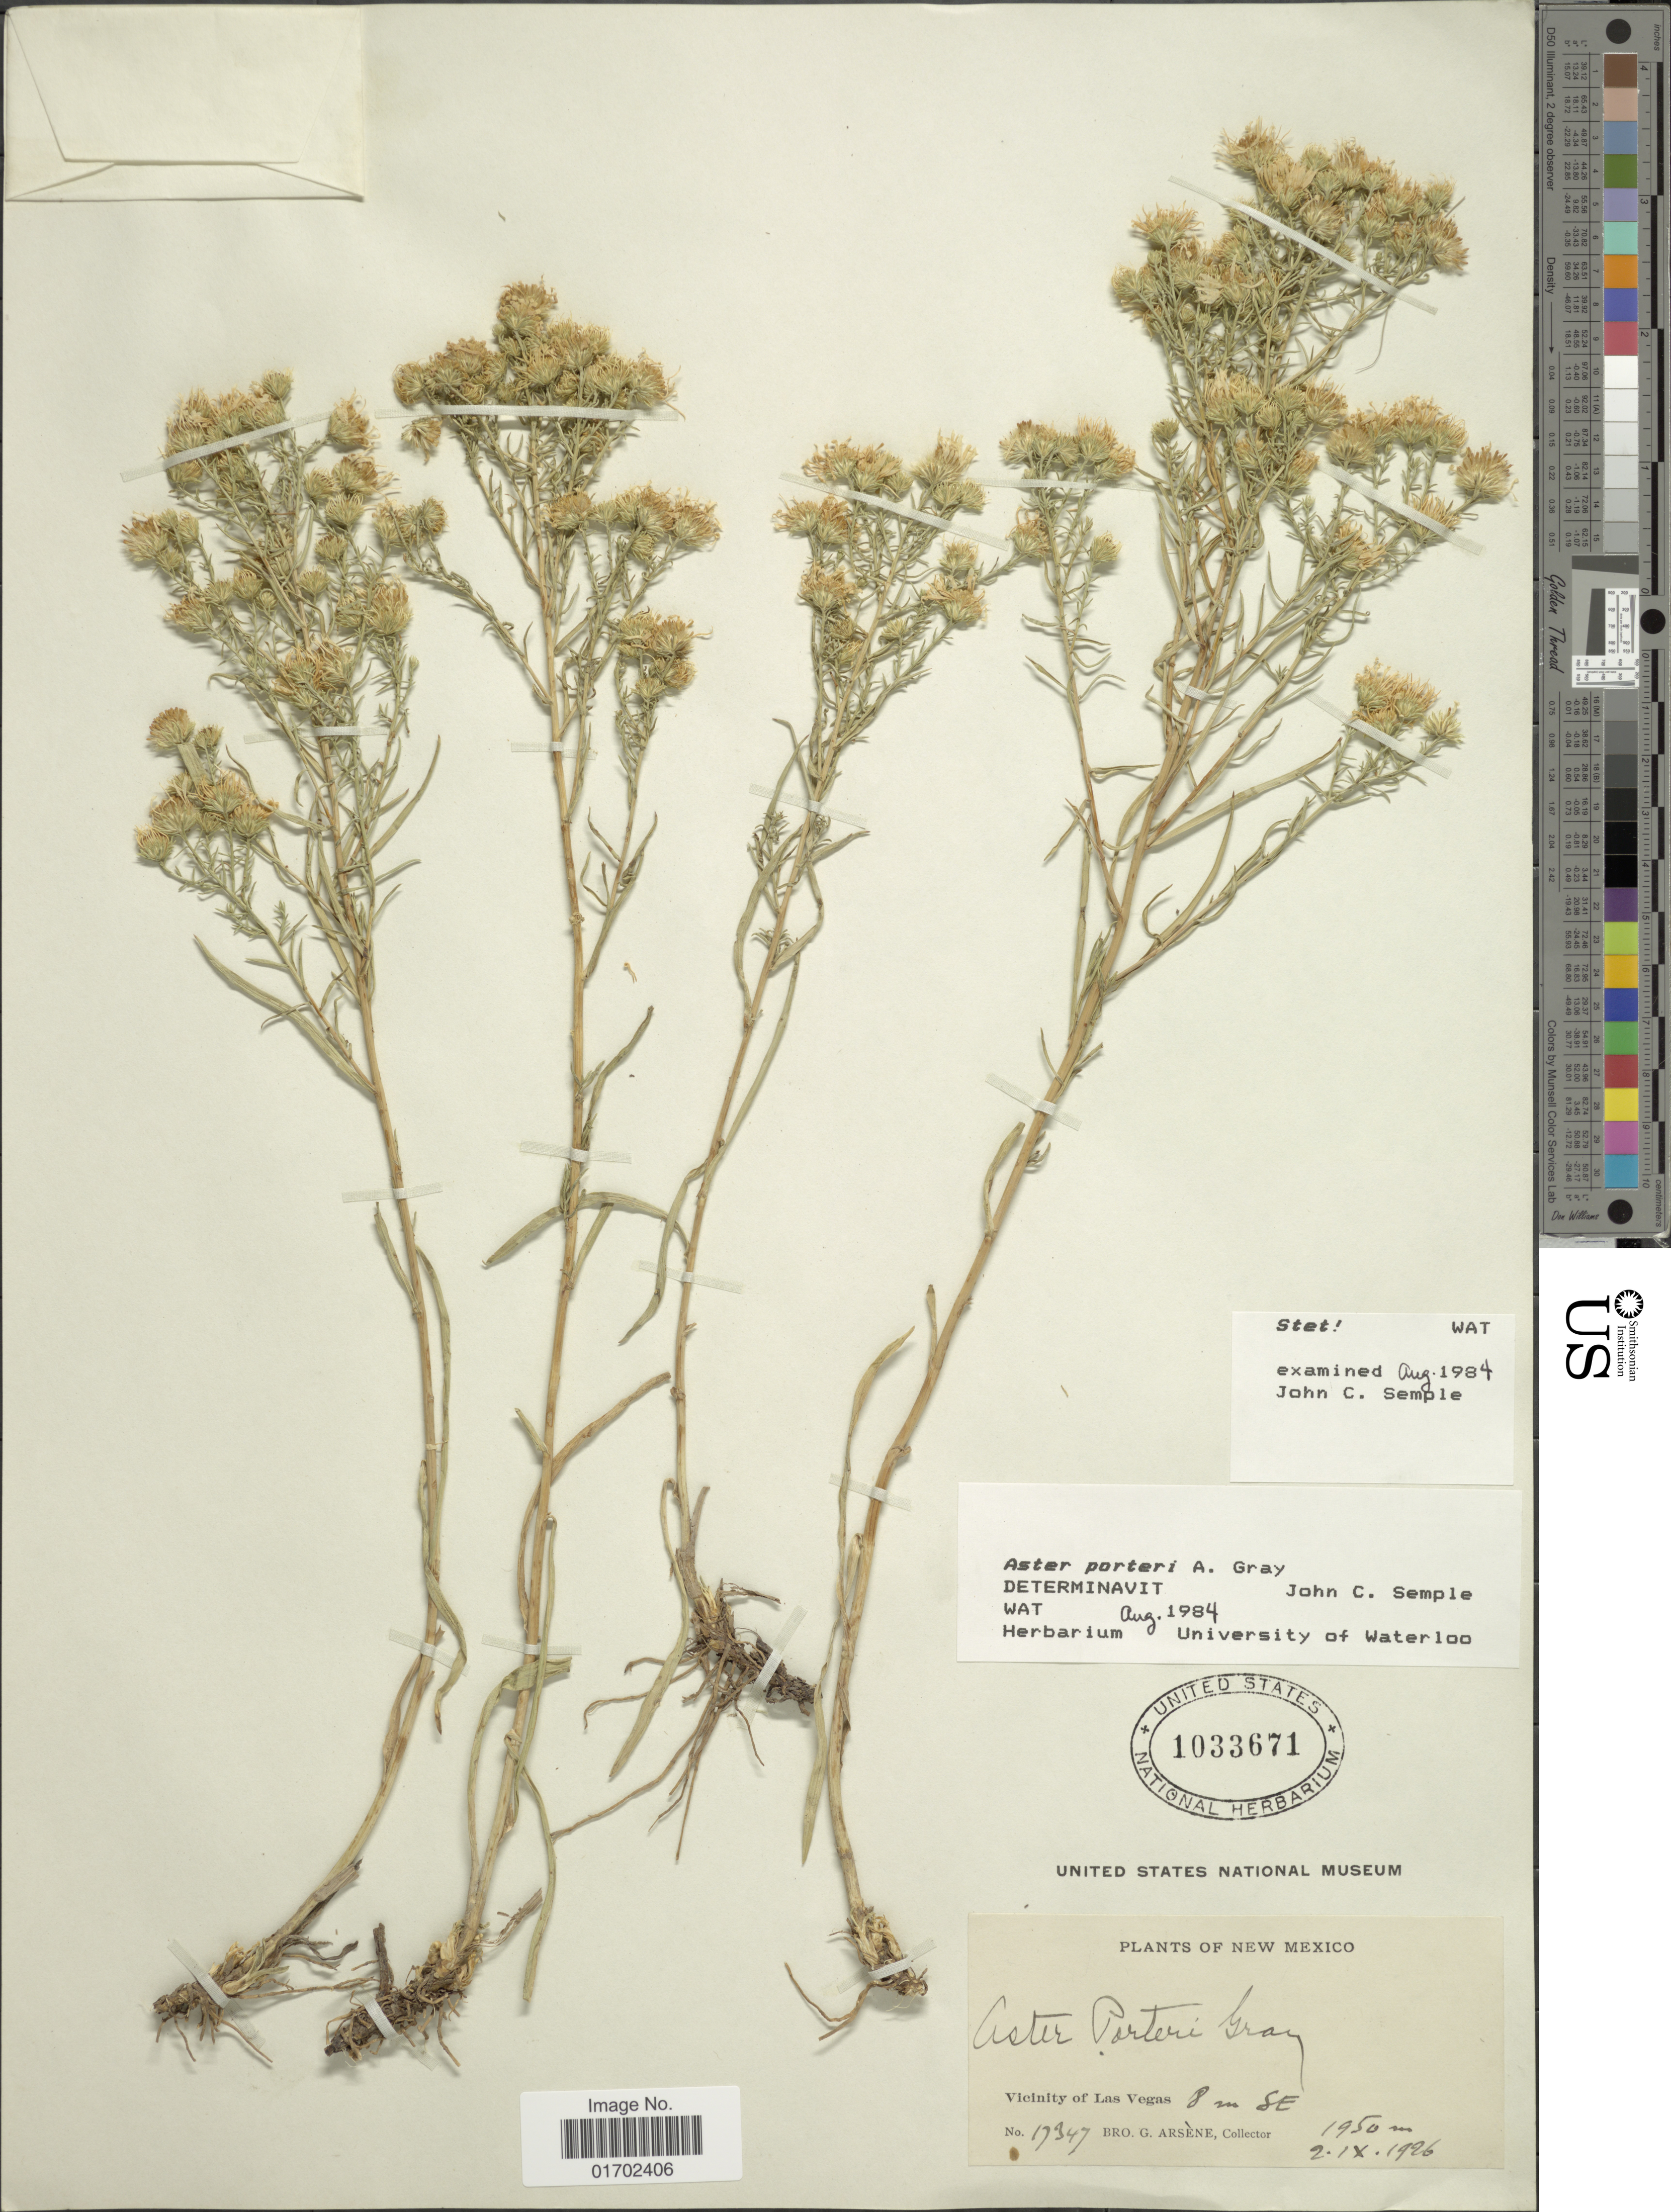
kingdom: Plantae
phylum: Tracheophyta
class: Magnoliopsida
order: Asterales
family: Asteraceae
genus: Symphyotrichum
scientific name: Symphyotrichum porteri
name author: (A. Gray) G.L. Nesom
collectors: Bro. G. Arsène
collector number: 17347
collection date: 1926-09-02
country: United States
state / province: New Mexico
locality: New Mexico. Vicinity of Las Vegas, 8 m SE.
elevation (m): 1950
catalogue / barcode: US 1033671